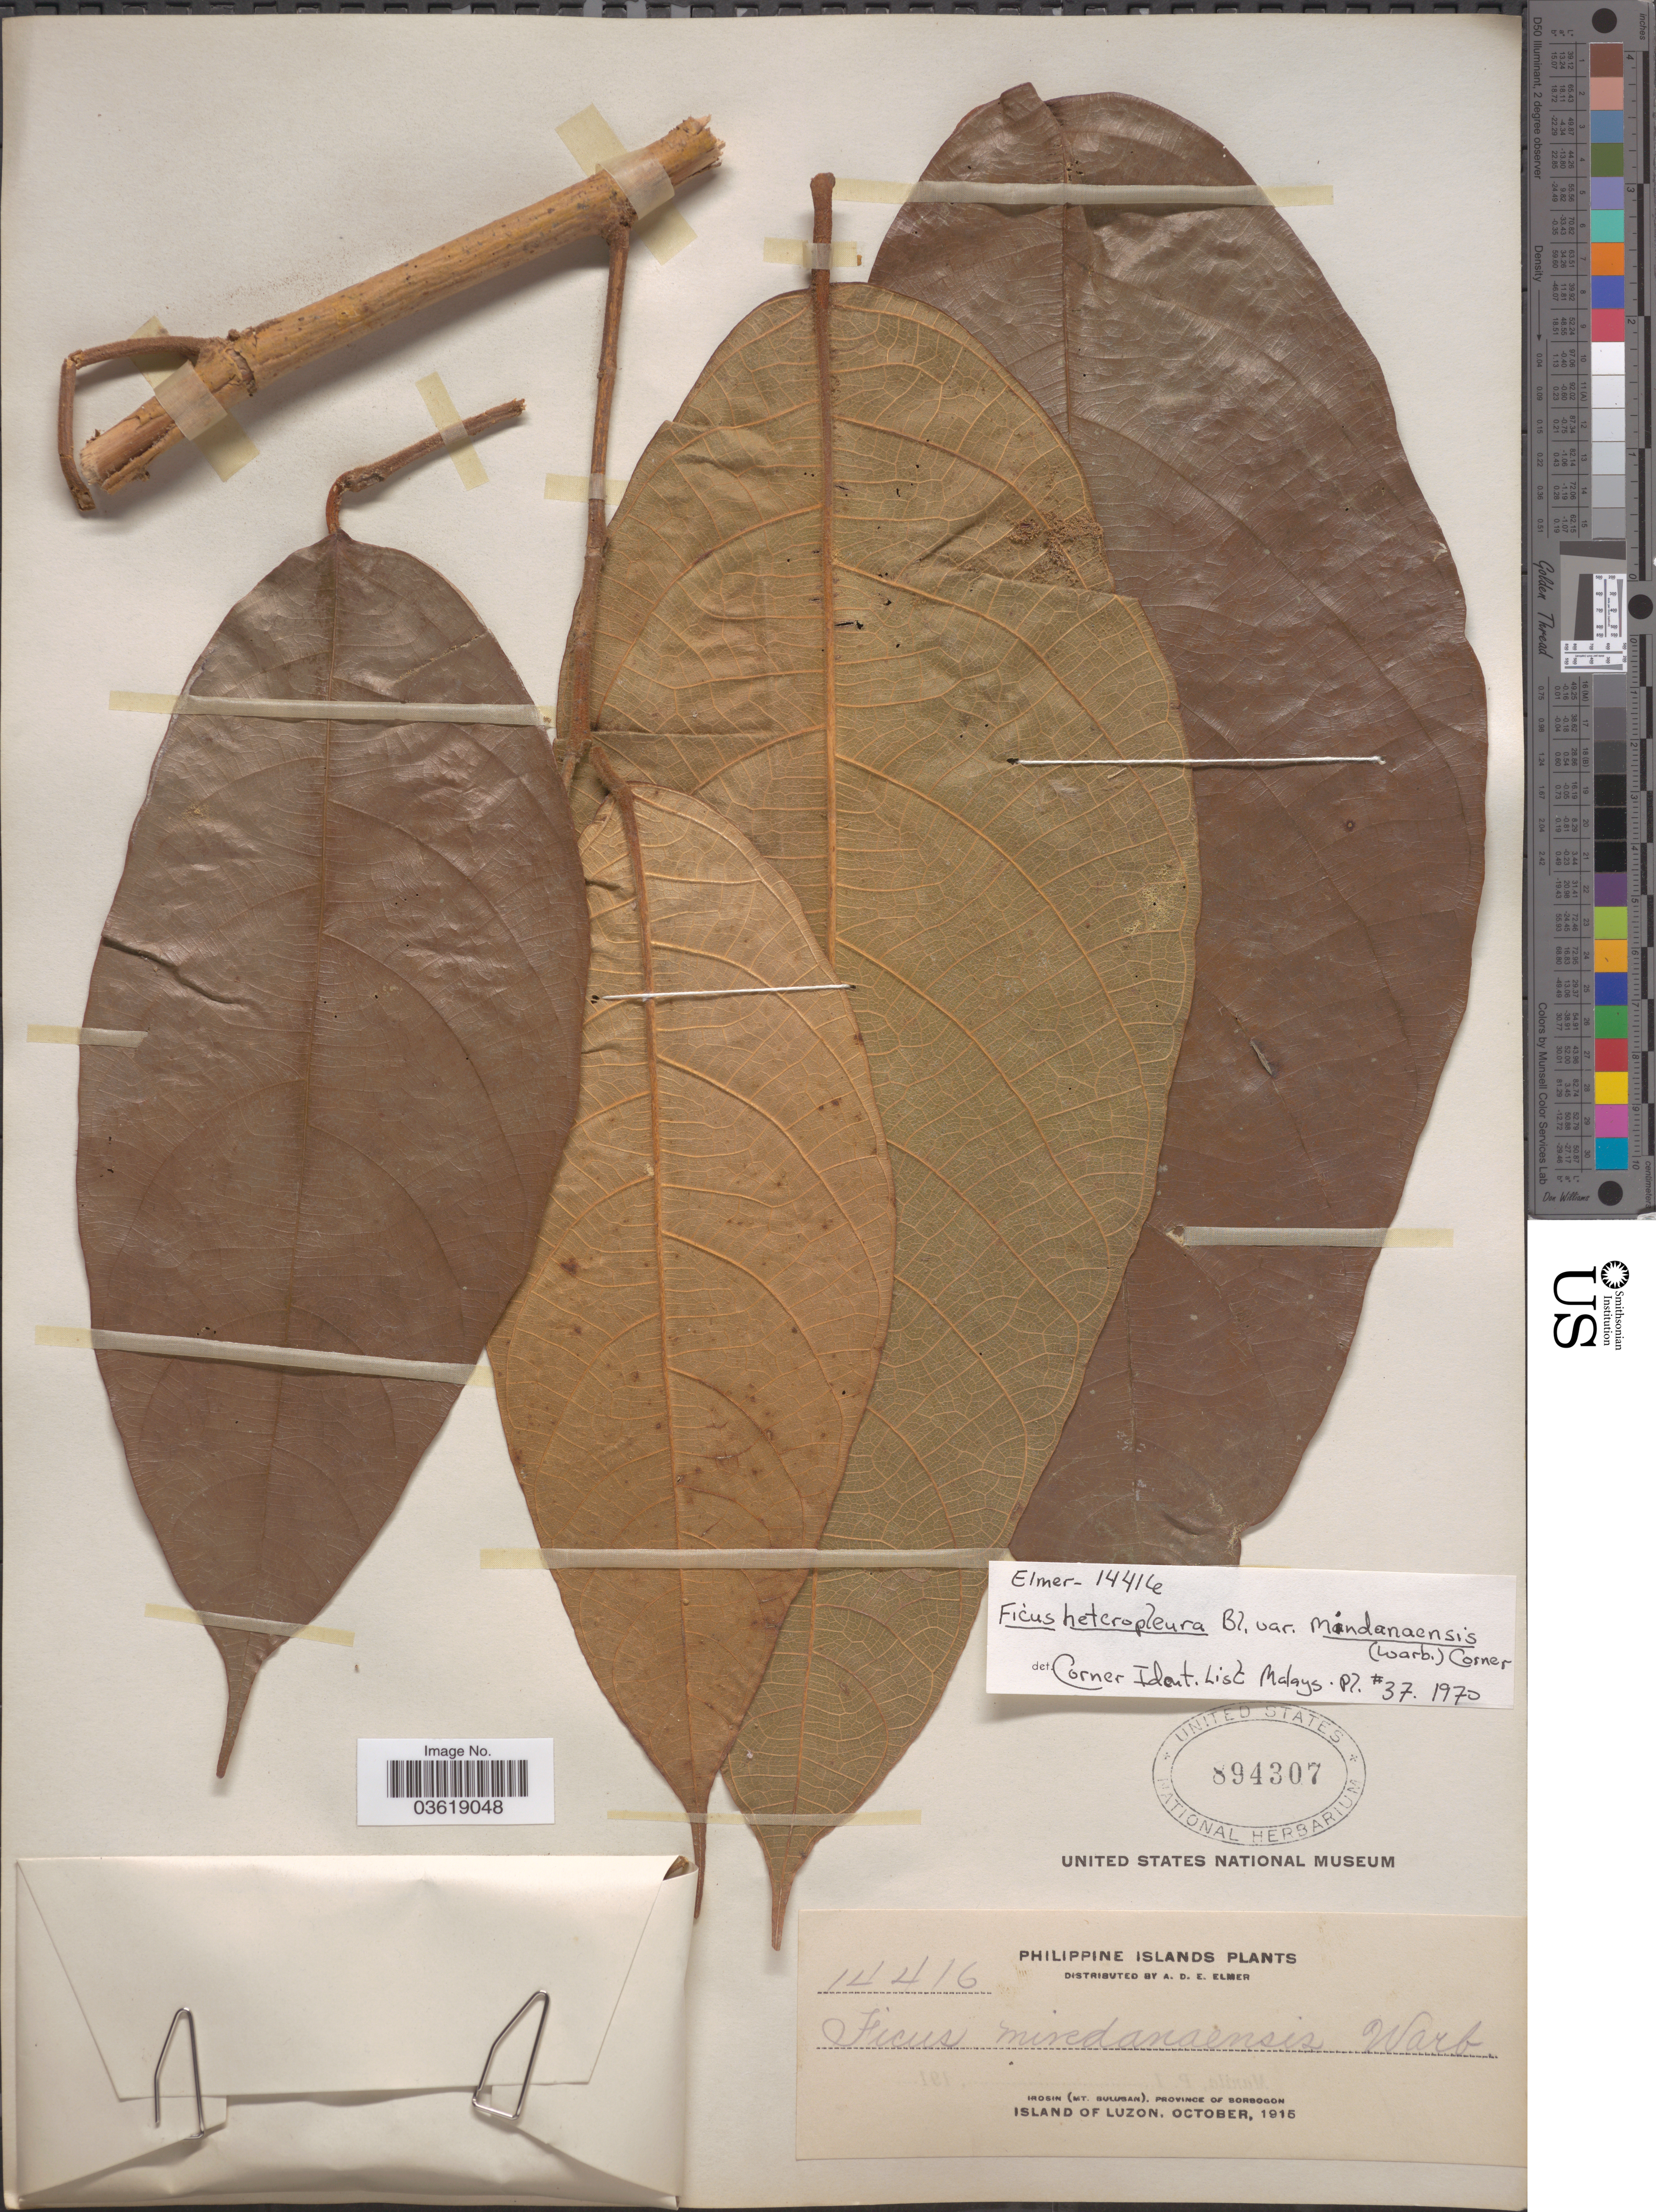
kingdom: Plantae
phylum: Tracheophyta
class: Magnoliopsida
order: Rosales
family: Moraceae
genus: Ficus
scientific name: Ficus heteropleura var. mindanaensis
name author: (Warb.) Corner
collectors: A. D. E. Elmer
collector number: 14416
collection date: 1915-10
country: Philippines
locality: Philippine Islands. Irosin (Mt. Bulusan), Province of Sorsogon. Island of Luzon.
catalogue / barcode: US 894307